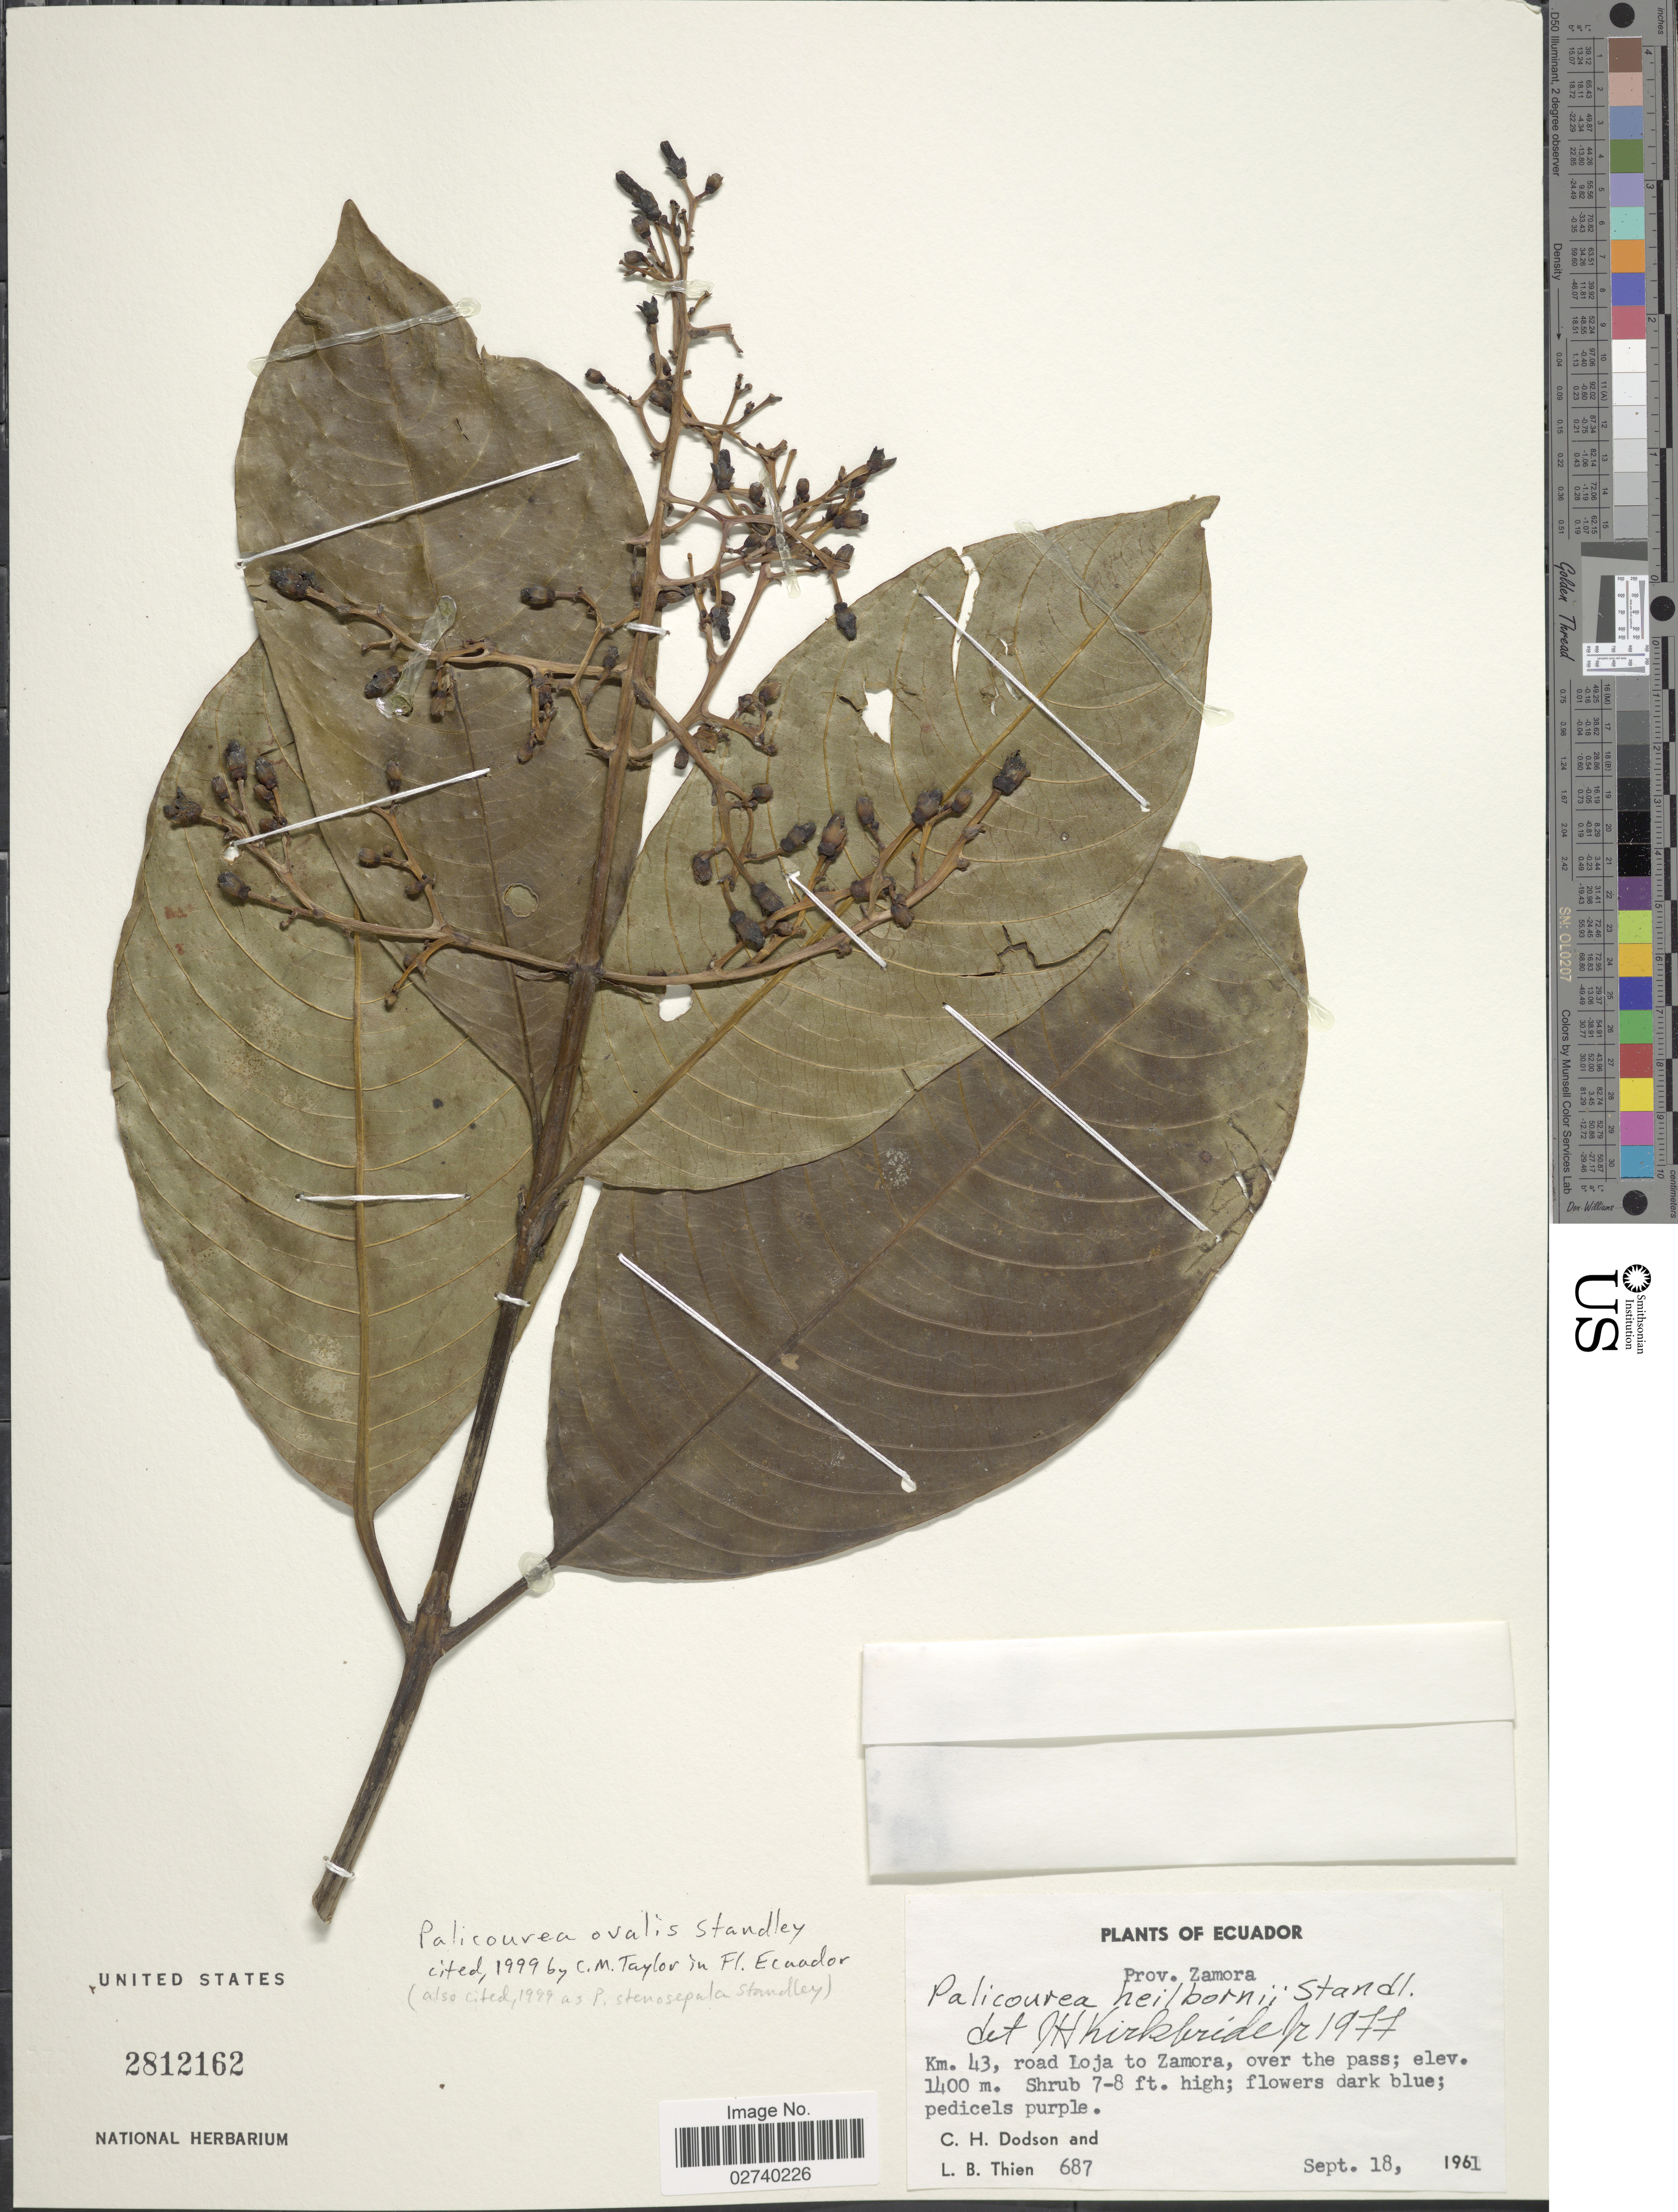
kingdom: Plantae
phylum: Tracheophyta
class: Magnoliopsida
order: Gentianales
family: Rubiaceae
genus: Palicourea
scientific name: Palicourea ovalis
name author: Standl.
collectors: C. H. Dodson & L. Thien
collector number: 687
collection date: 1961-09-18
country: Ecuador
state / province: Zamora-Chinchipe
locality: Prov. Zamora, Km. 43, road Loja to Zamora, over the pass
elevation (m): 1400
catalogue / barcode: US 2812162